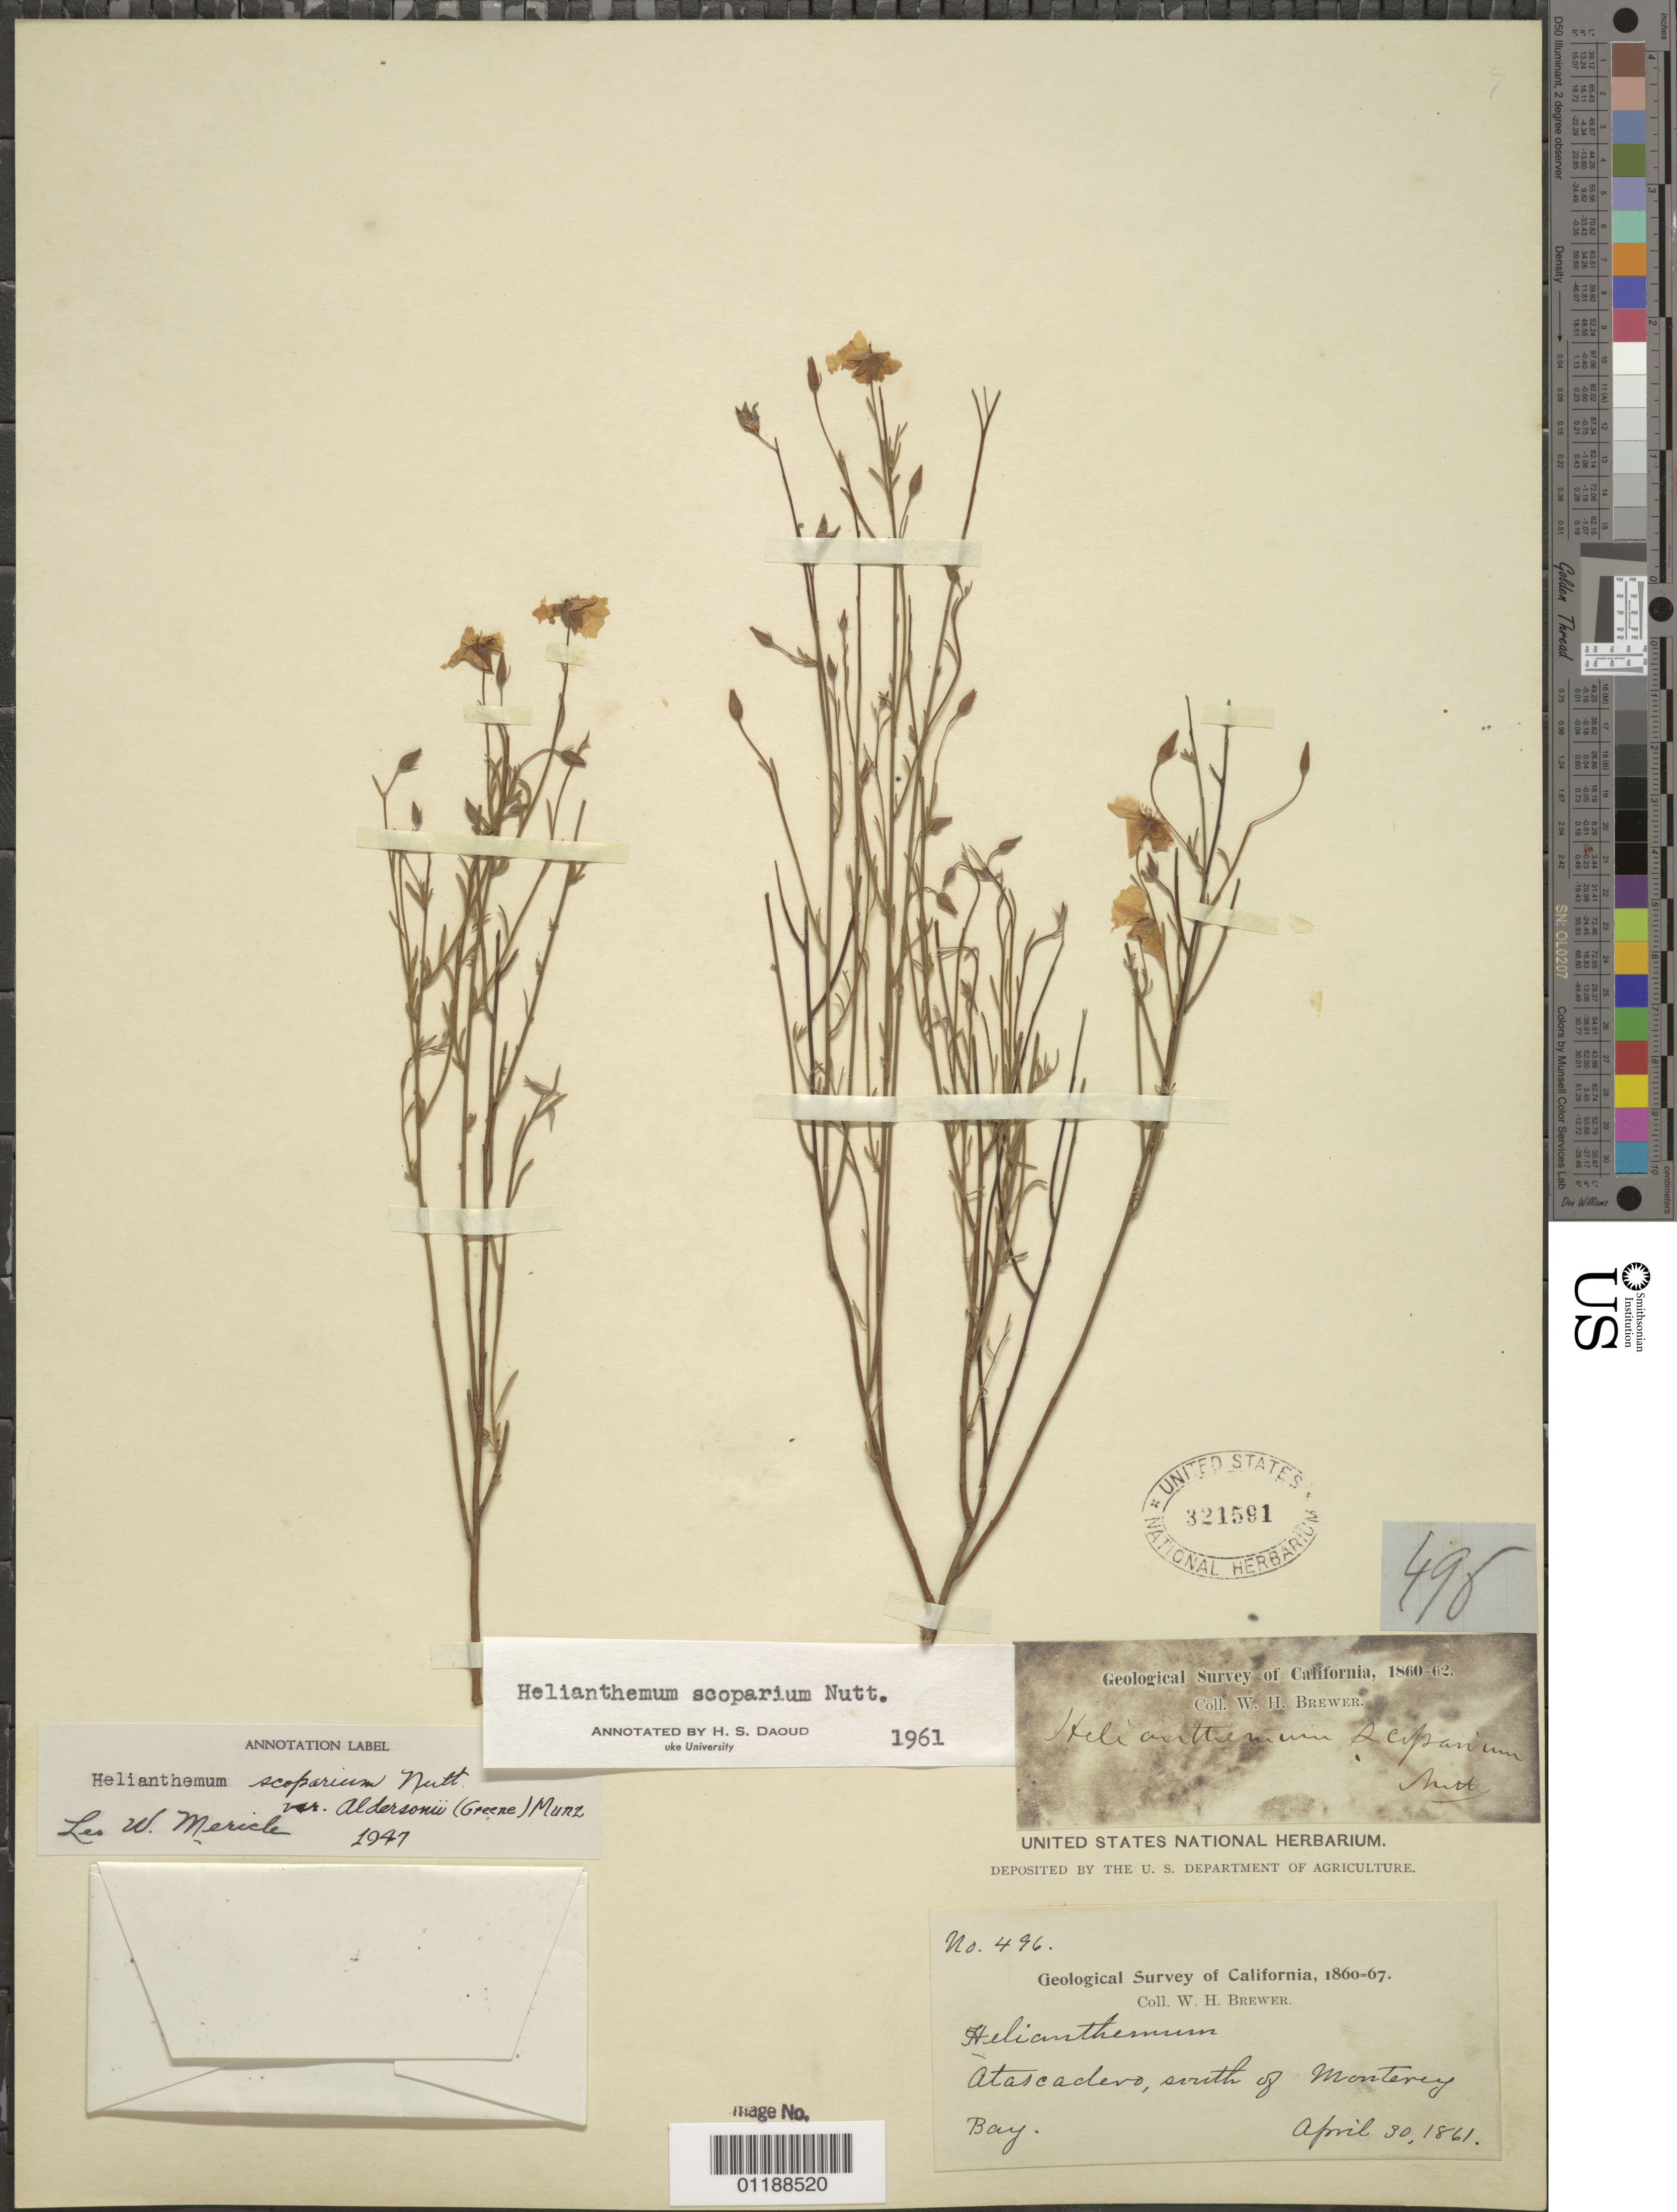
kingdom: Plantae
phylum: Tracheophyta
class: Magnoliopsida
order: Malvales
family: Cistaceae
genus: Helianthemum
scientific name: Helianthemum scoparium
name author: Nutt. ex Torr. & A. Gray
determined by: Daoud, H. S.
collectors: W. H. Brewer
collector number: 496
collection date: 1861-04-30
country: United States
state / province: California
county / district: Monterey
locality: Atascadero, south of Monterey Bay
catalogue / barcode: US 321591